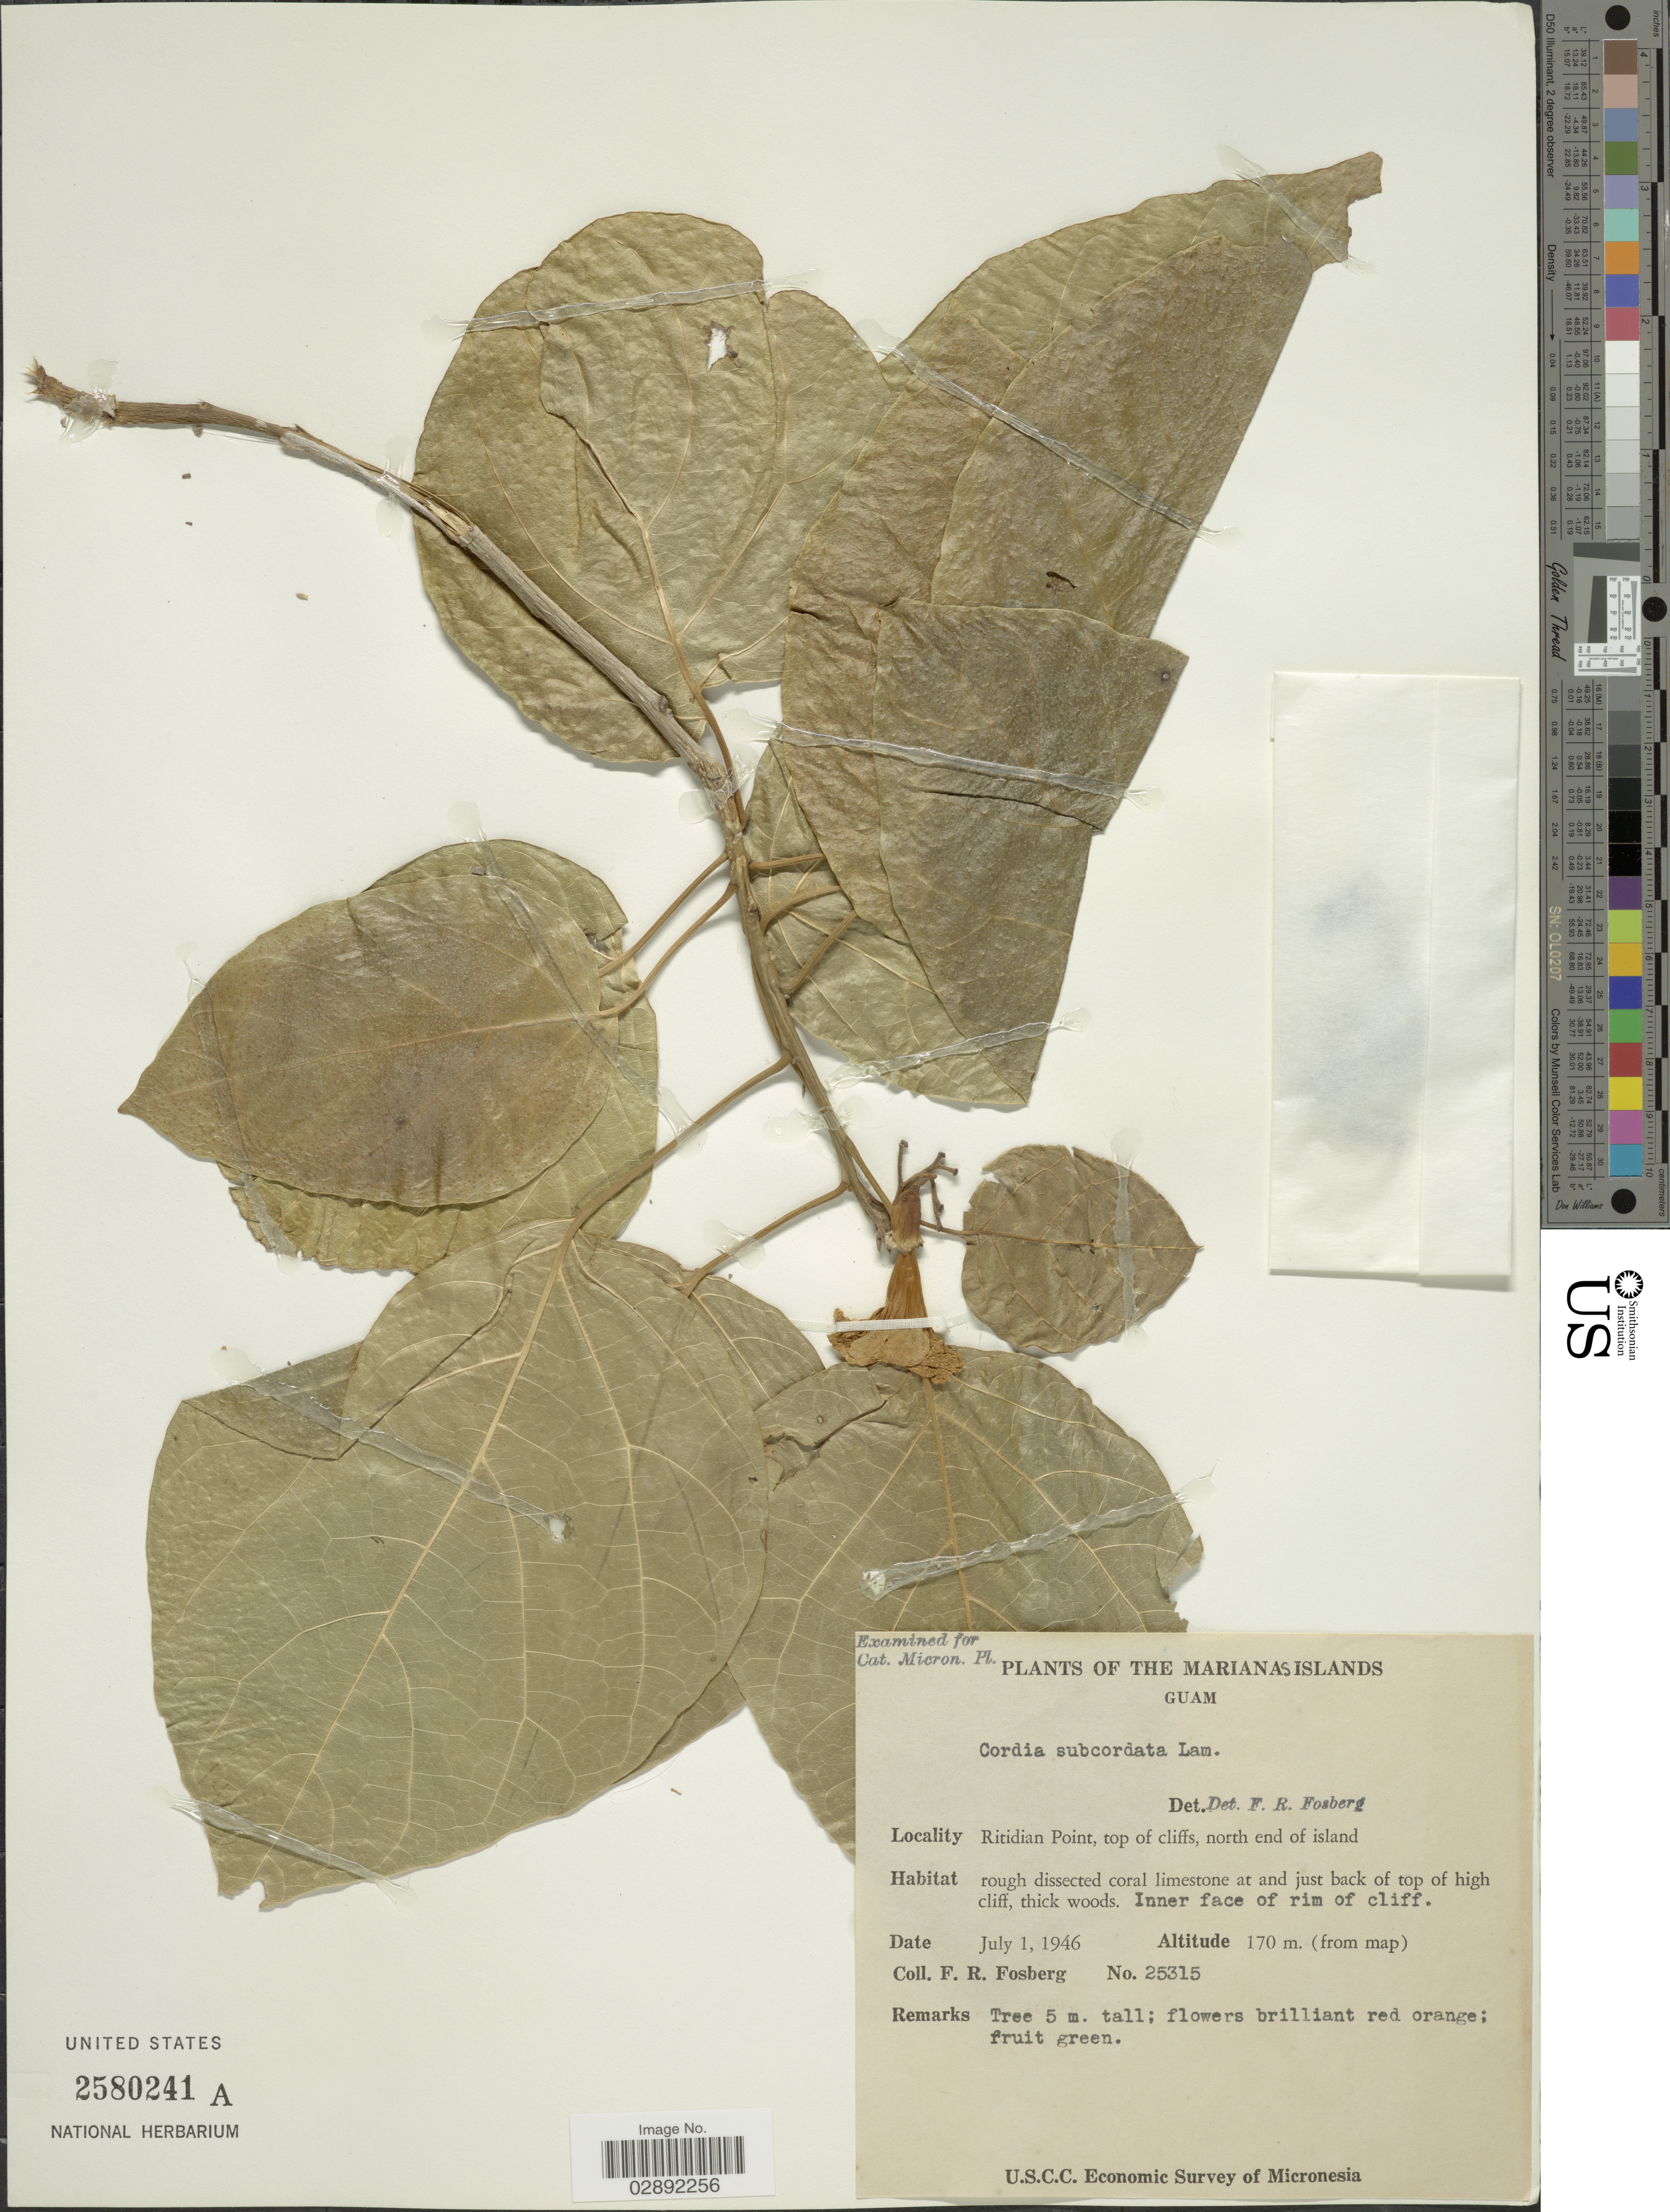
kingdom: Plantae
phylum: Tracheophyta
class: Magnoliopsida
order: Boraginales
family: Cordiaceae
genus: Cordia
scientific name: Cordia subcordata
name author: Lam.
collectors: F. R. Fosberg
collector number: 25315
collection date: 1946-07-01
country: Guam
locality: Marianas Islands. Ritidian Point, top of cliffs, north end of island.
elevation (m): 170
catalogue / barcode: US 2580241A